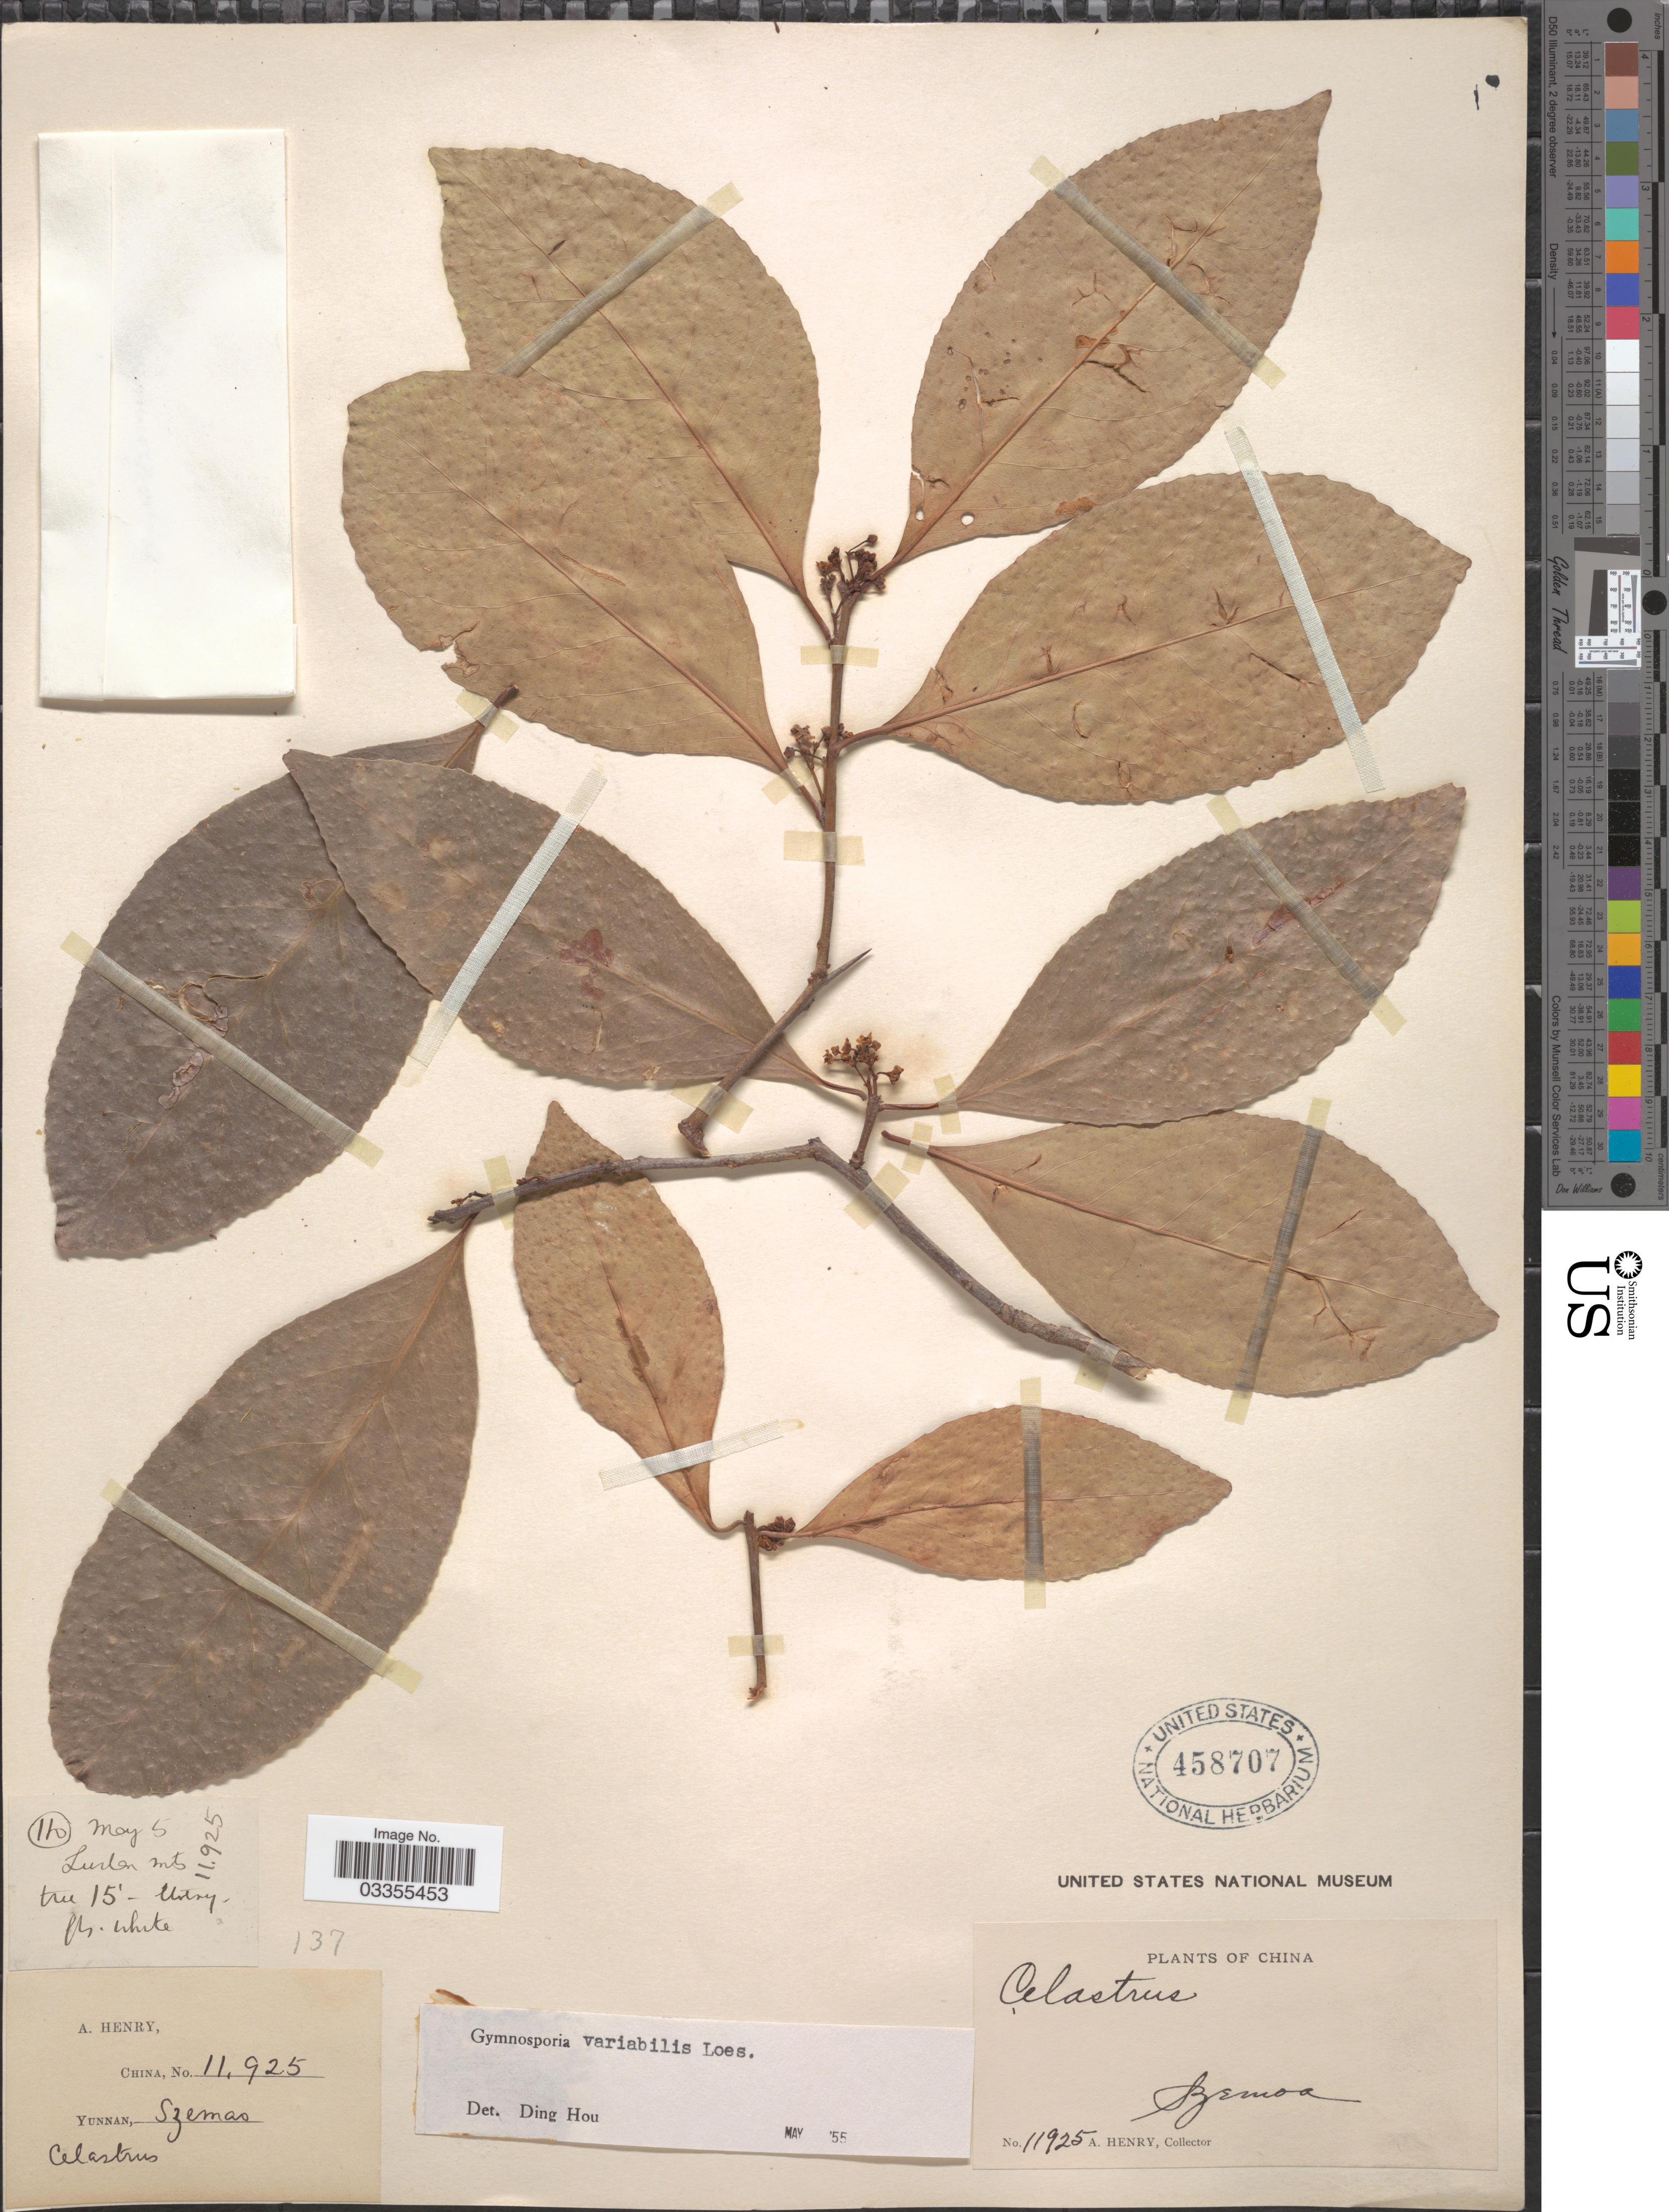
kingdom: Plantae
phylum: Tracheophyta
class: Magnoliopsida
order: Celastrales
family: Celastraceae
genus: Gymnosporia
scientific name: Gymnosporia variabilis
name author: (Hemsl.) Loes.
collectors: A. Henry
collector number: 11925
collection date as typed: Transcribed d/m/y: /5/5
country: China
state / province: Yunnan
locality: Szemoa.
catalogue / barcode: US 458707